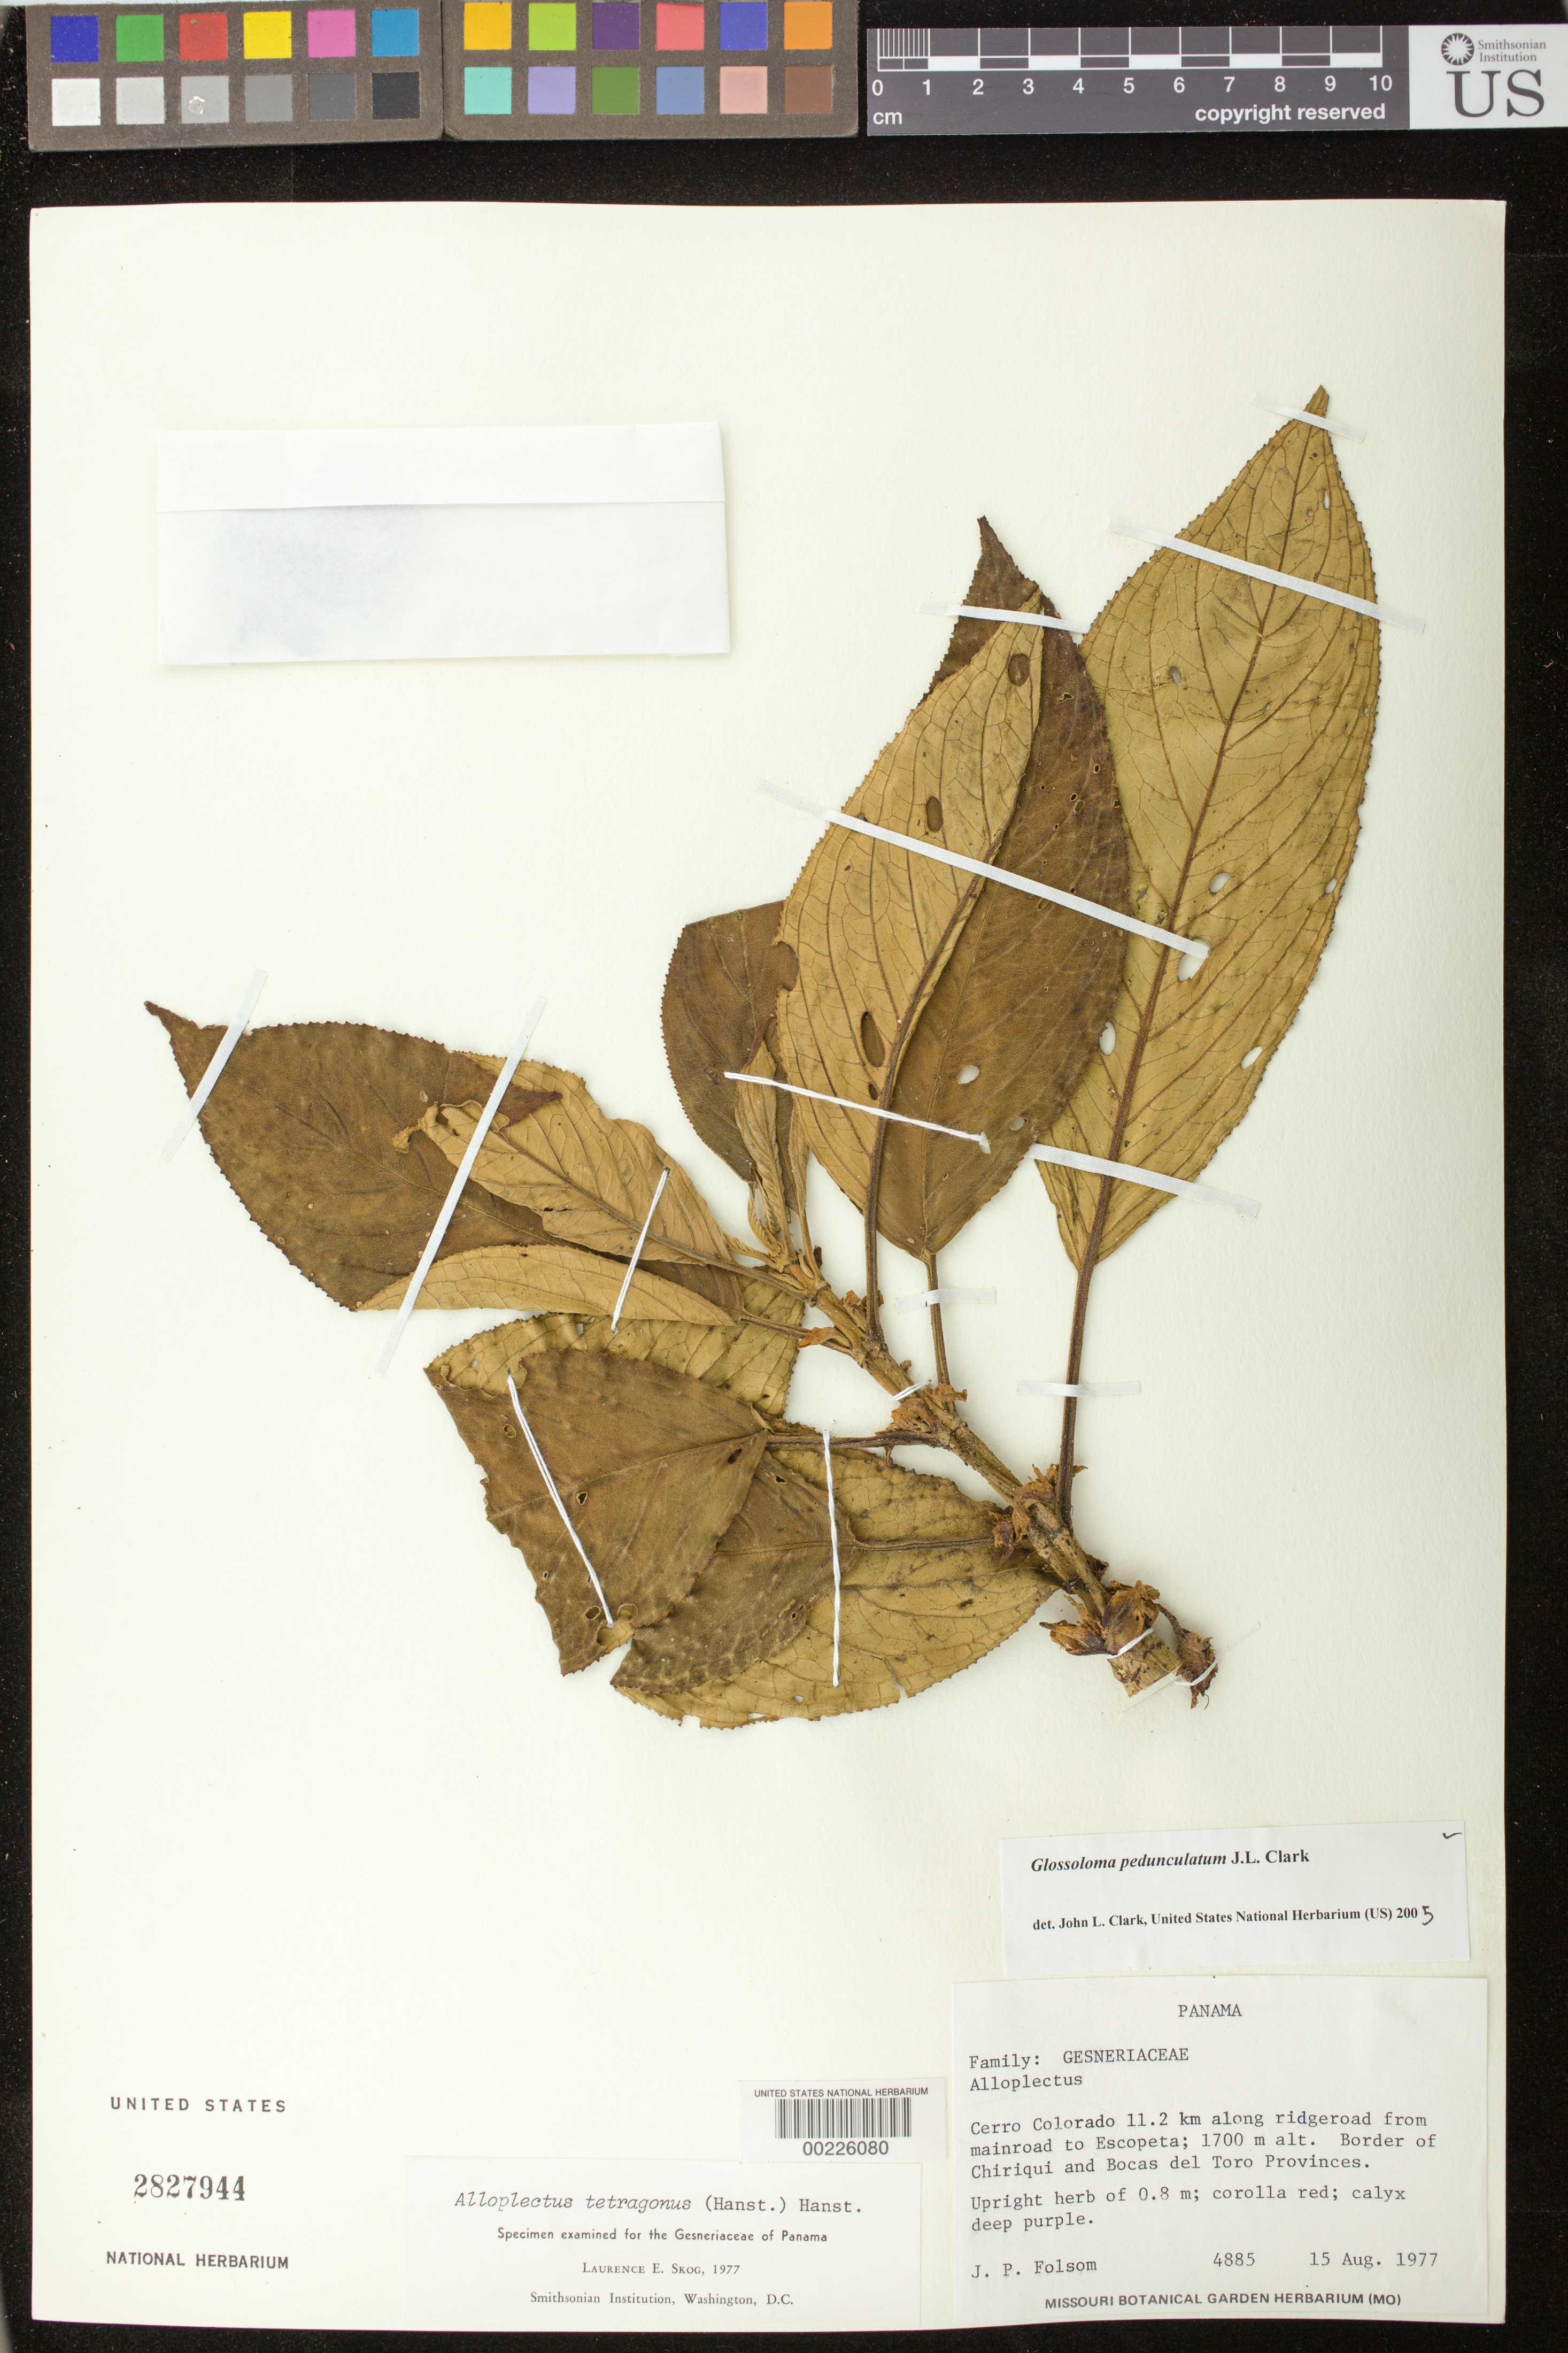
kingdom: Plantae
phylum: Tracheophyta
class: Magnoliopsida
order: Lamiales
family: Gesneriaceae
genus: Glossoloma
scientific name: Glossoloma pedunculatum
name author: J.L. Clark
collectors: J. P. Folsom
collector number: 4885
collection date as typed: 15 Aug 1977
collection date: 1977-08-15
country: Panama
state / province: Chiriquí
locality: Cerro Colorado 11.2 km along ridgeroad from mainroad to Escopeta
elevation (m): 1700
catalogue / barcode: US 2827944